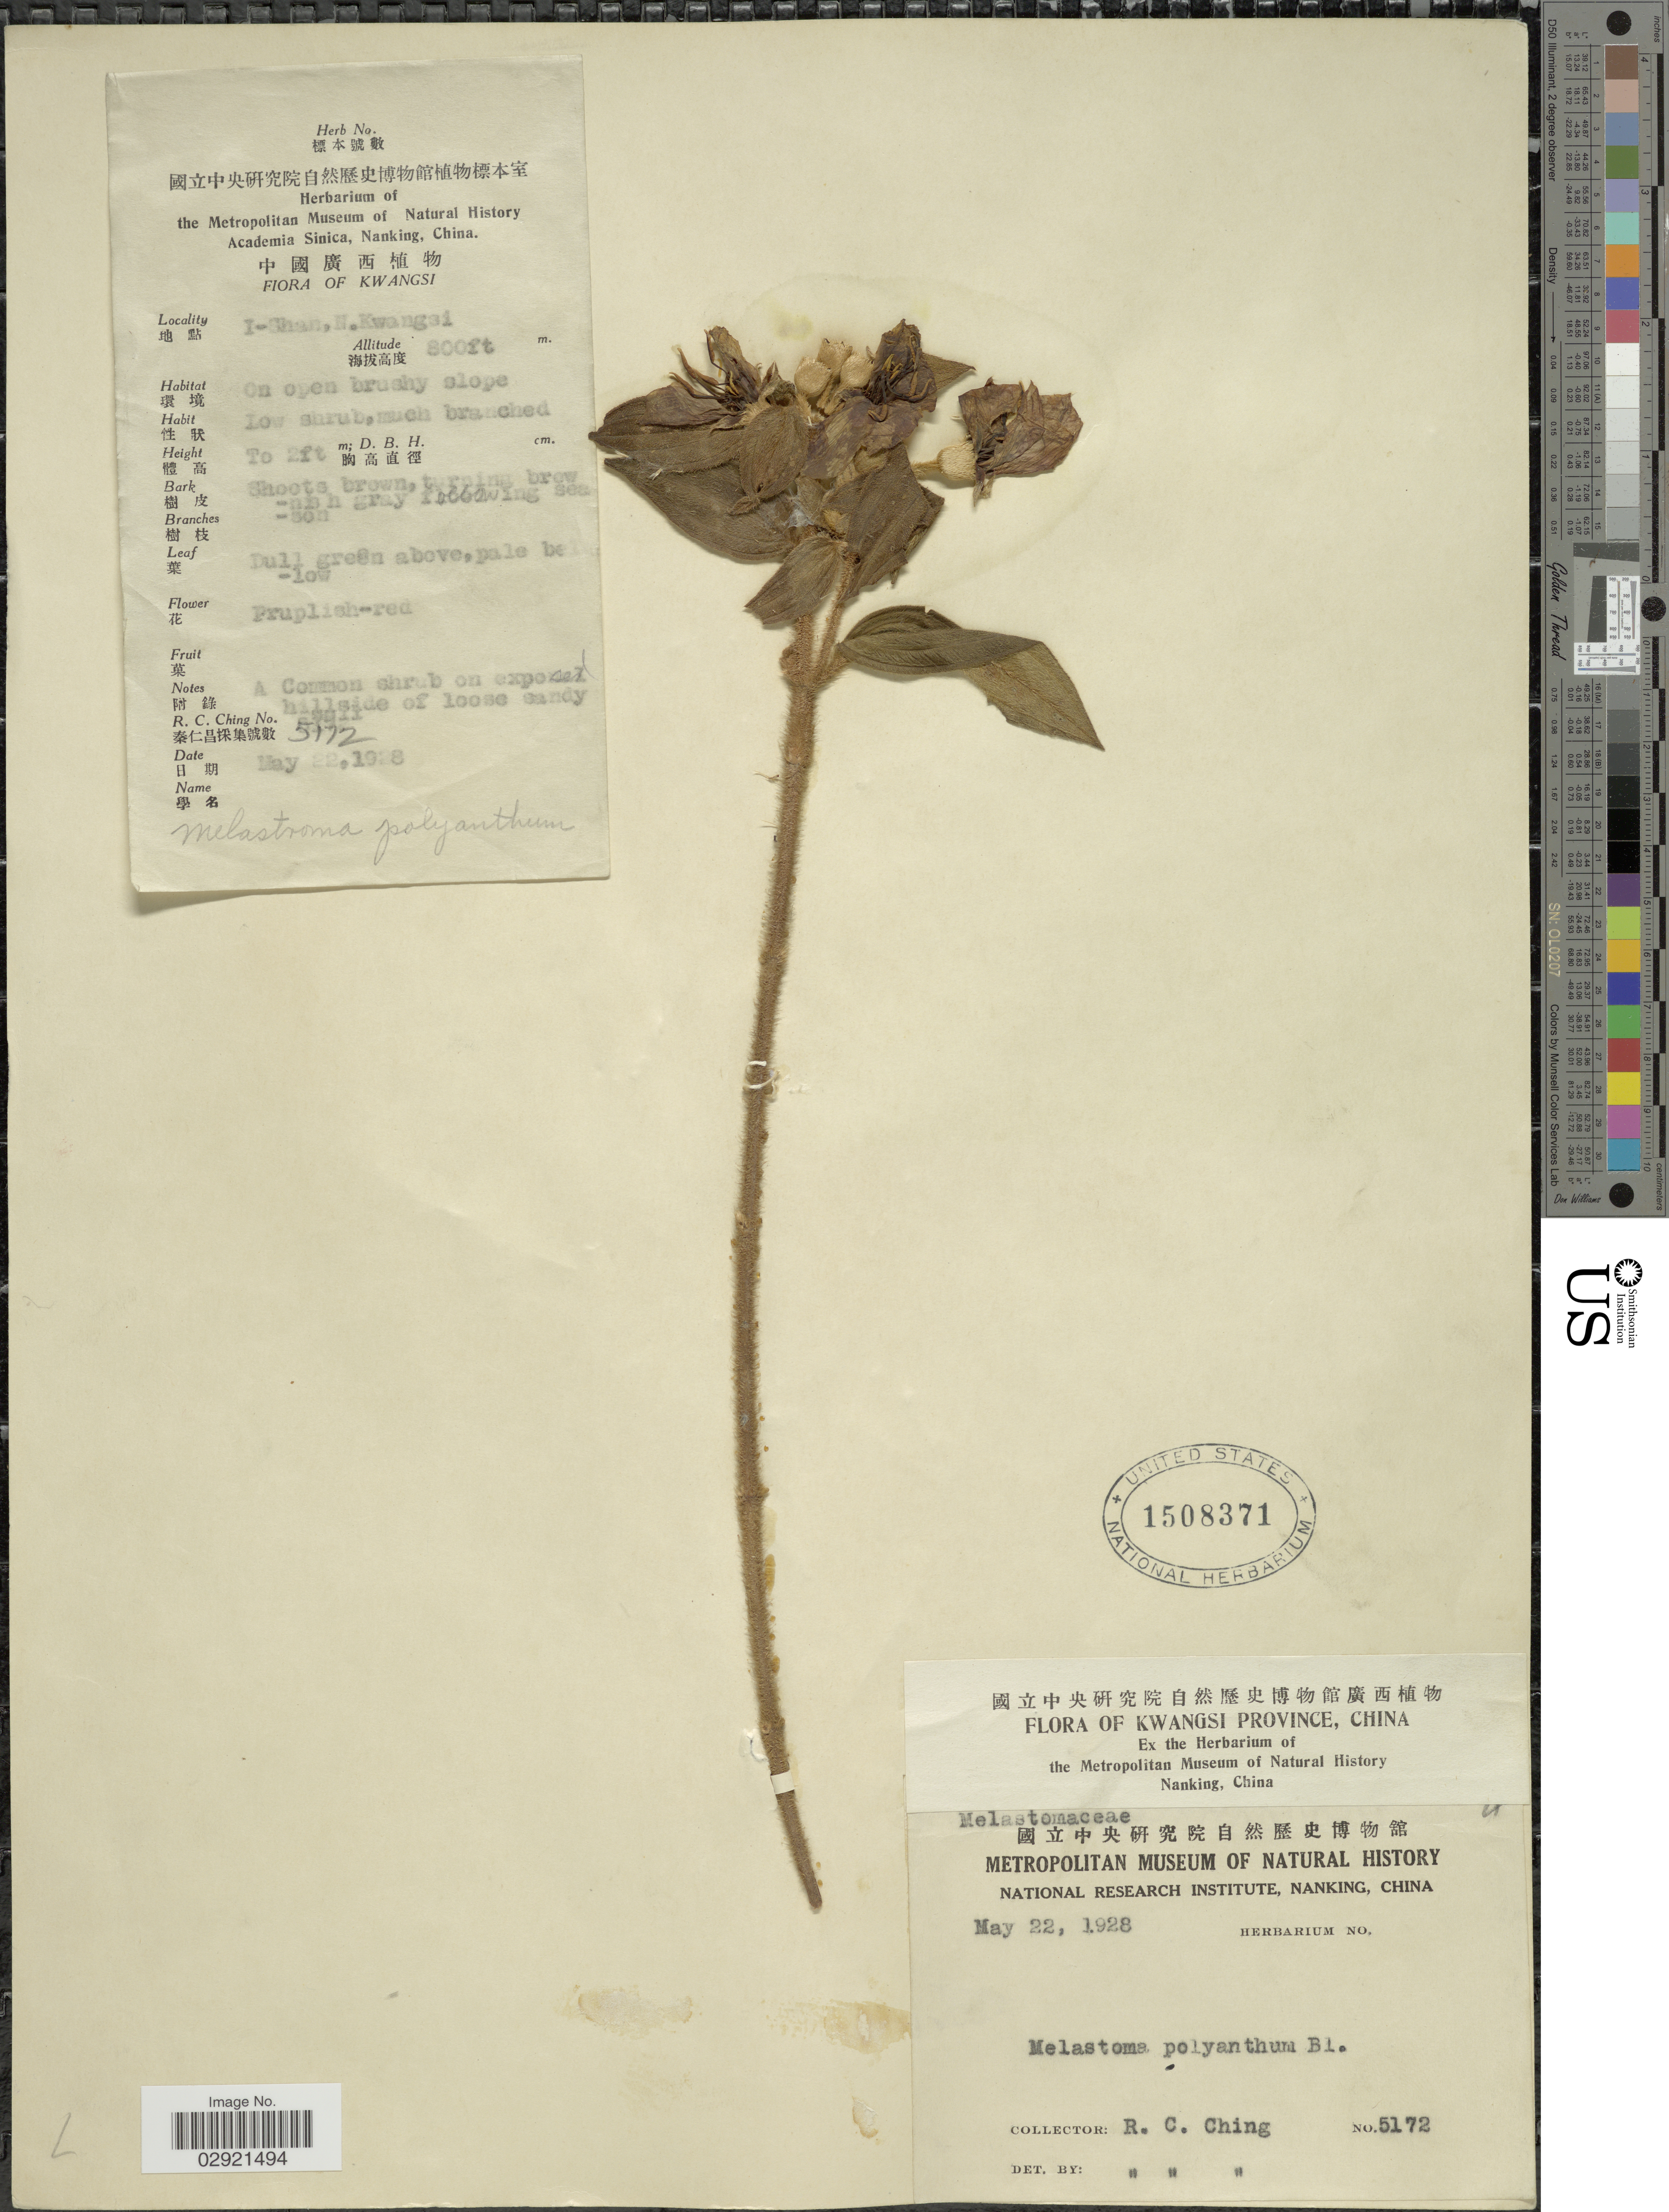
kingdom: Plantae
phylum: Tracheophyta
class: Magnoliopsida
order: Myrtales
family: Melastomataceae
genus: Melastoma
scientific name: Melastoma malabathricum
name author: L.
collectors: R. C. Ching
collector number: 5172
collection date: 1928-05-22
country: China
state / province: Guangxi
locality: Kwangsi Province. Kwangsi. I-Shan, N. Kwangsi.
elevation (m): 244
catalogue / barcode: US 1508371